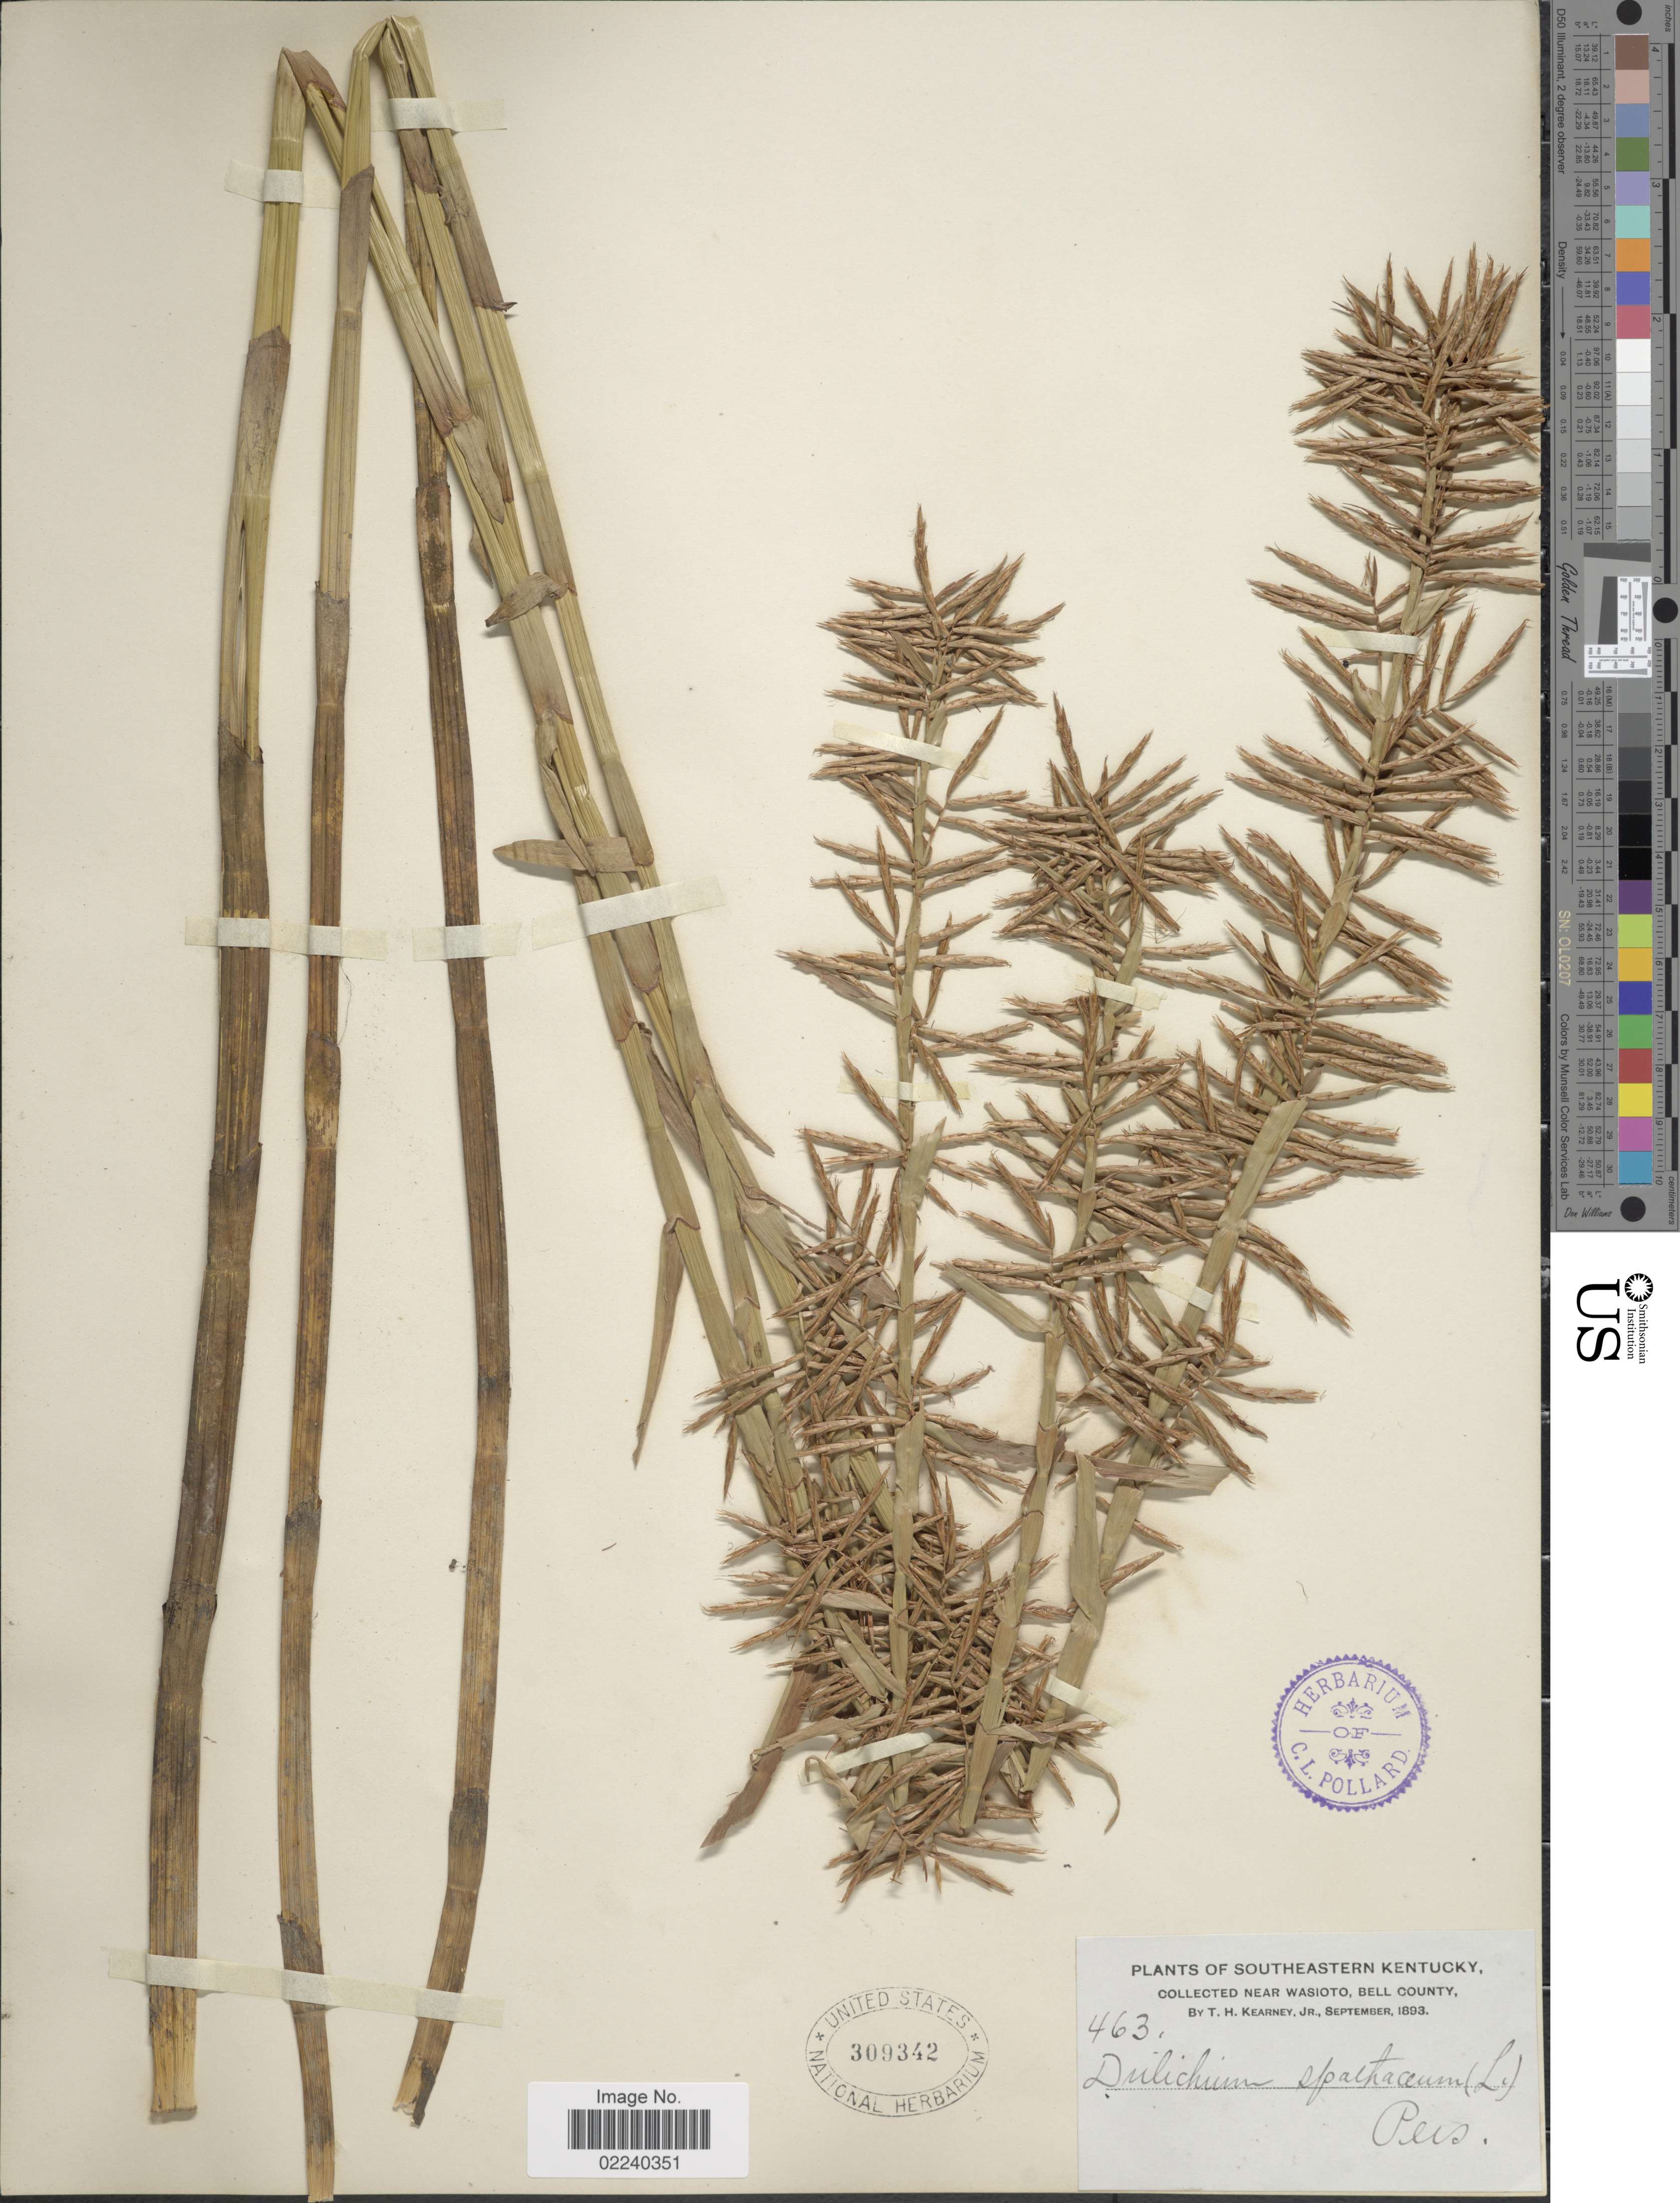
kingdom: Plantae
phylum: Tracheophyta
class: Liliopsida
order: Poales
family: Cyperaceae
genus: Dulichium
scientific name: Dulichium arundinaceum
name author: (L.) Britton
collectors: T. H. Kearney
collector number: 463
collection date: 1893-09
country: United States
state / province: Kentucky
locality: Southeastern Kentucky, Near Wasioto Bell County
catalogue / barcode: US 309342